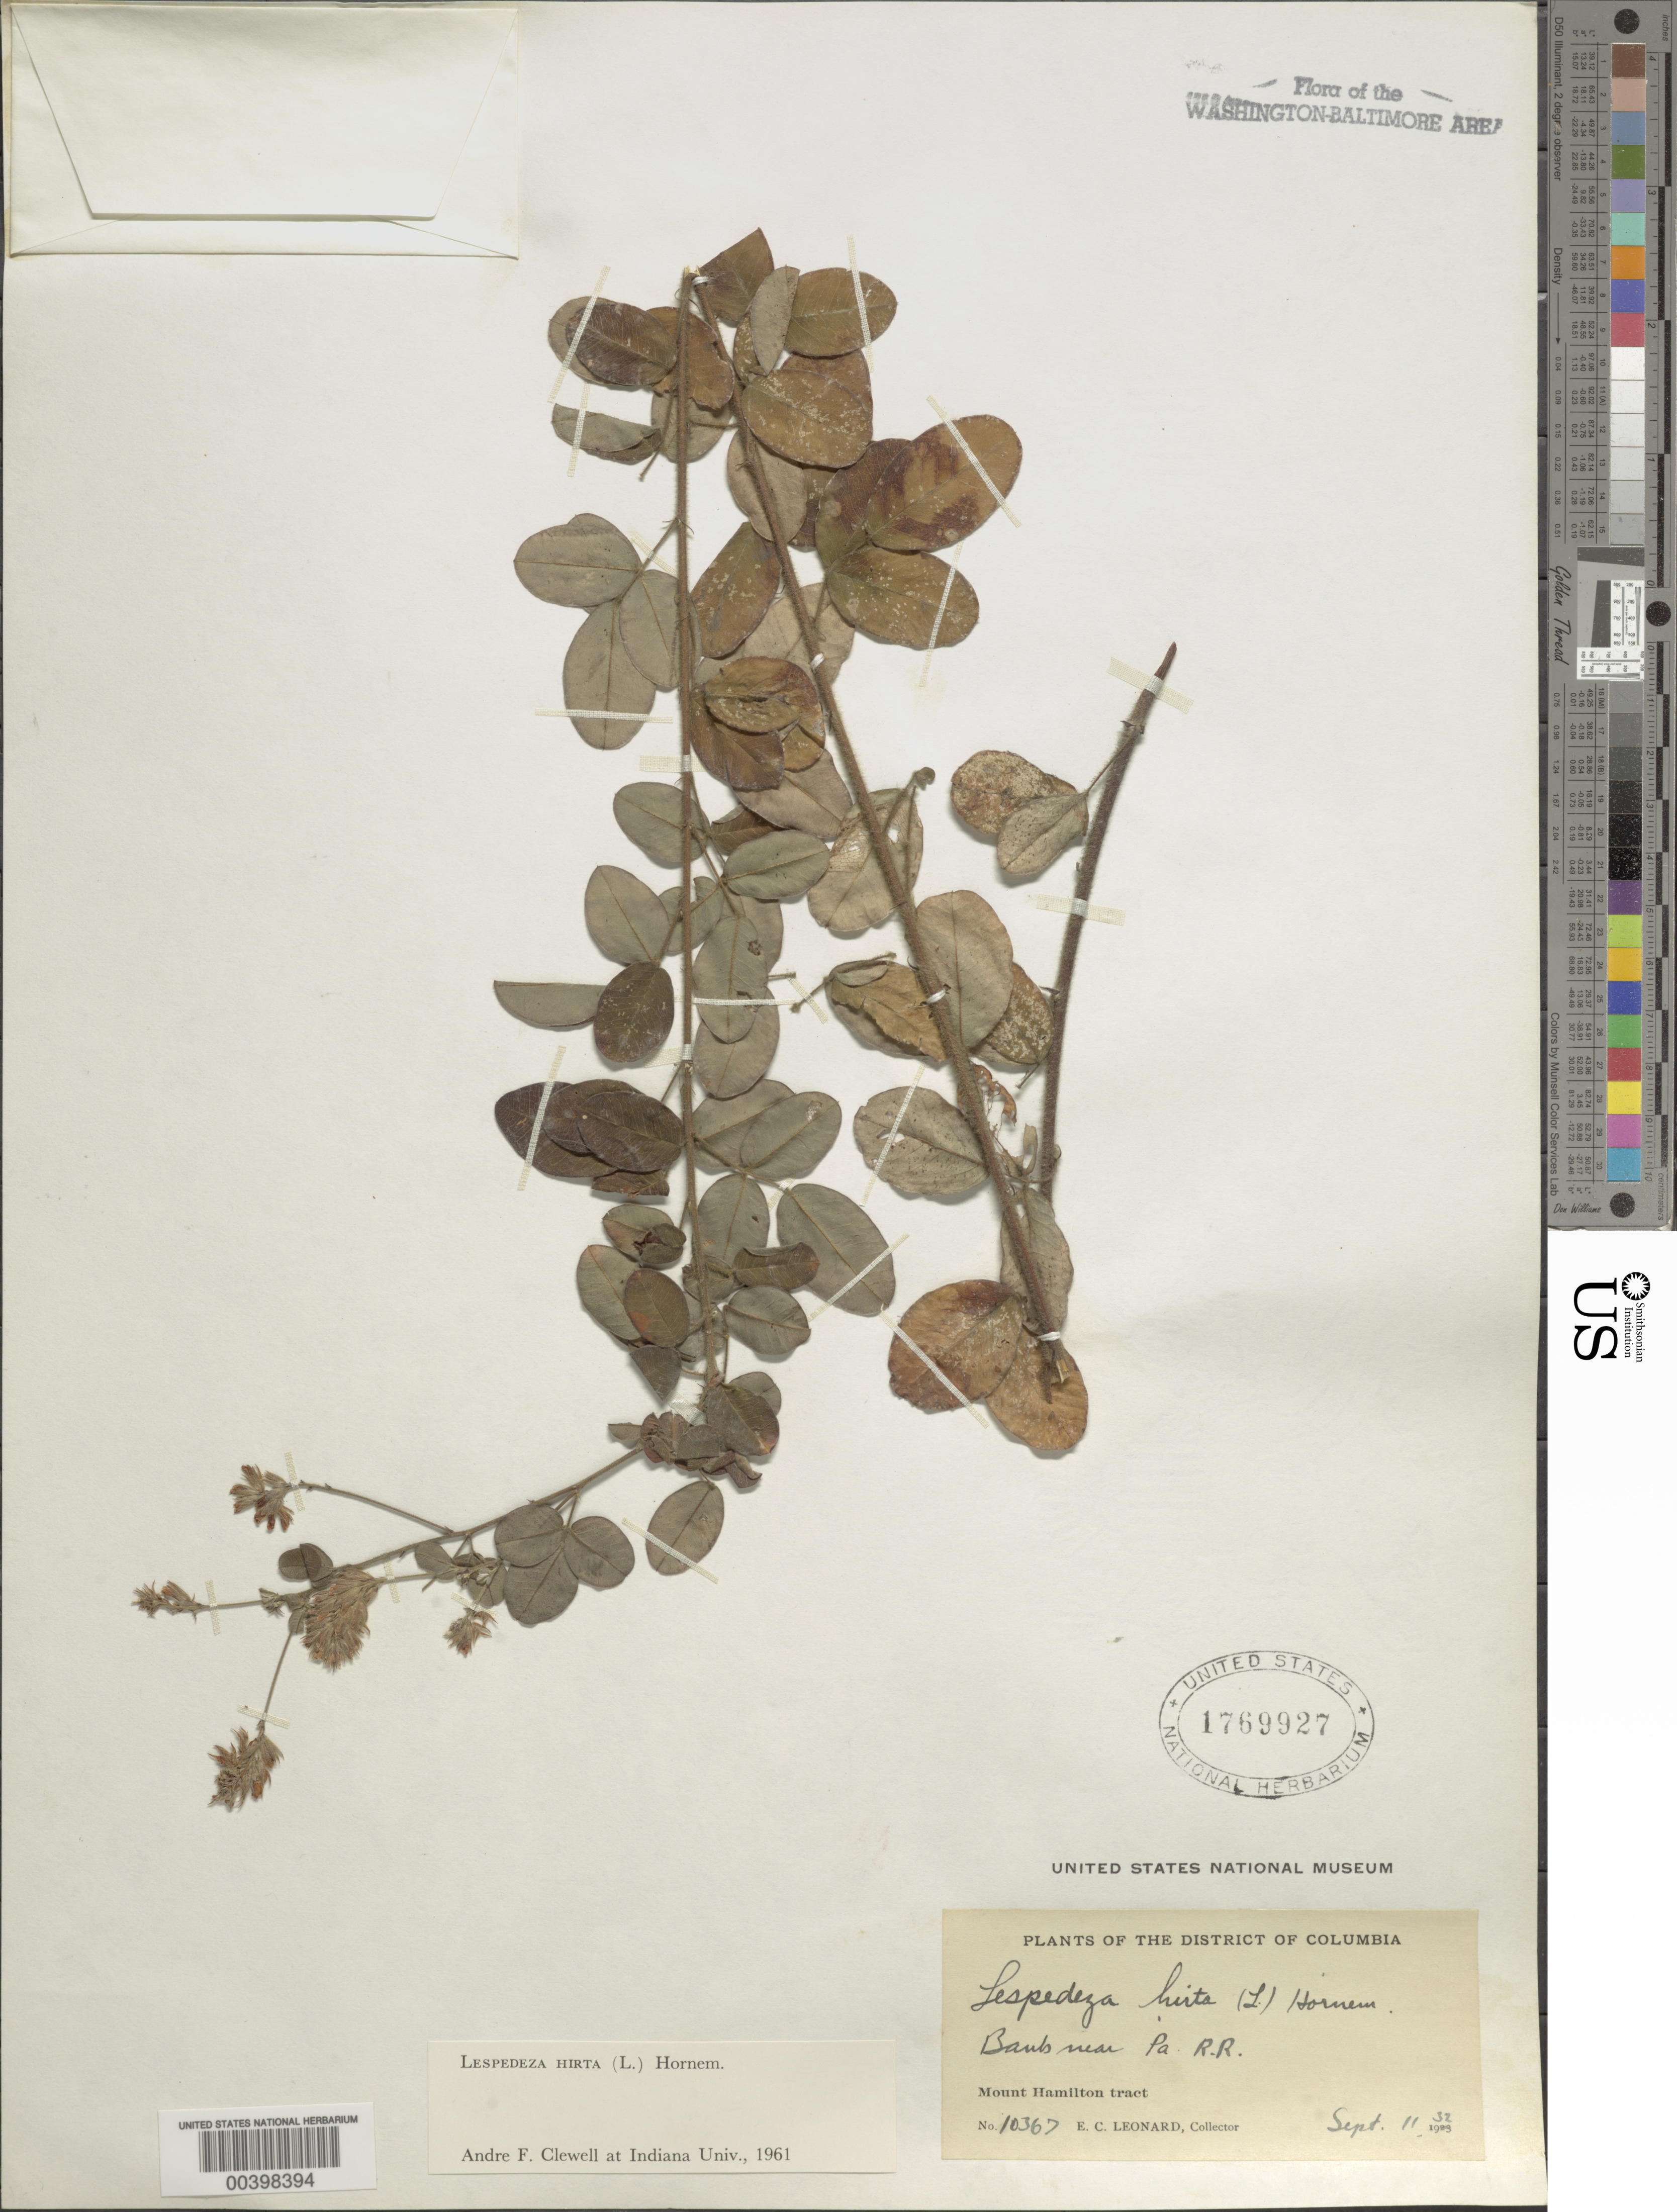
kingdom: Plantae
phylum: Tracheophyta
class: Magnoliopsida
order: Fabales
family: Fabaceae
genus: Lespedeza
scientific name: Lespedeza hirta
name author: (L.) Hornem.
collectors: E. C. Leonard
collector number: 10367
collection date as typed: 11 Sep 1932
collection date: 1932-09-11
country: United States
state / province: District of Columbia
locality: Mount Hamilton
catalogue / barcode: US 1769927